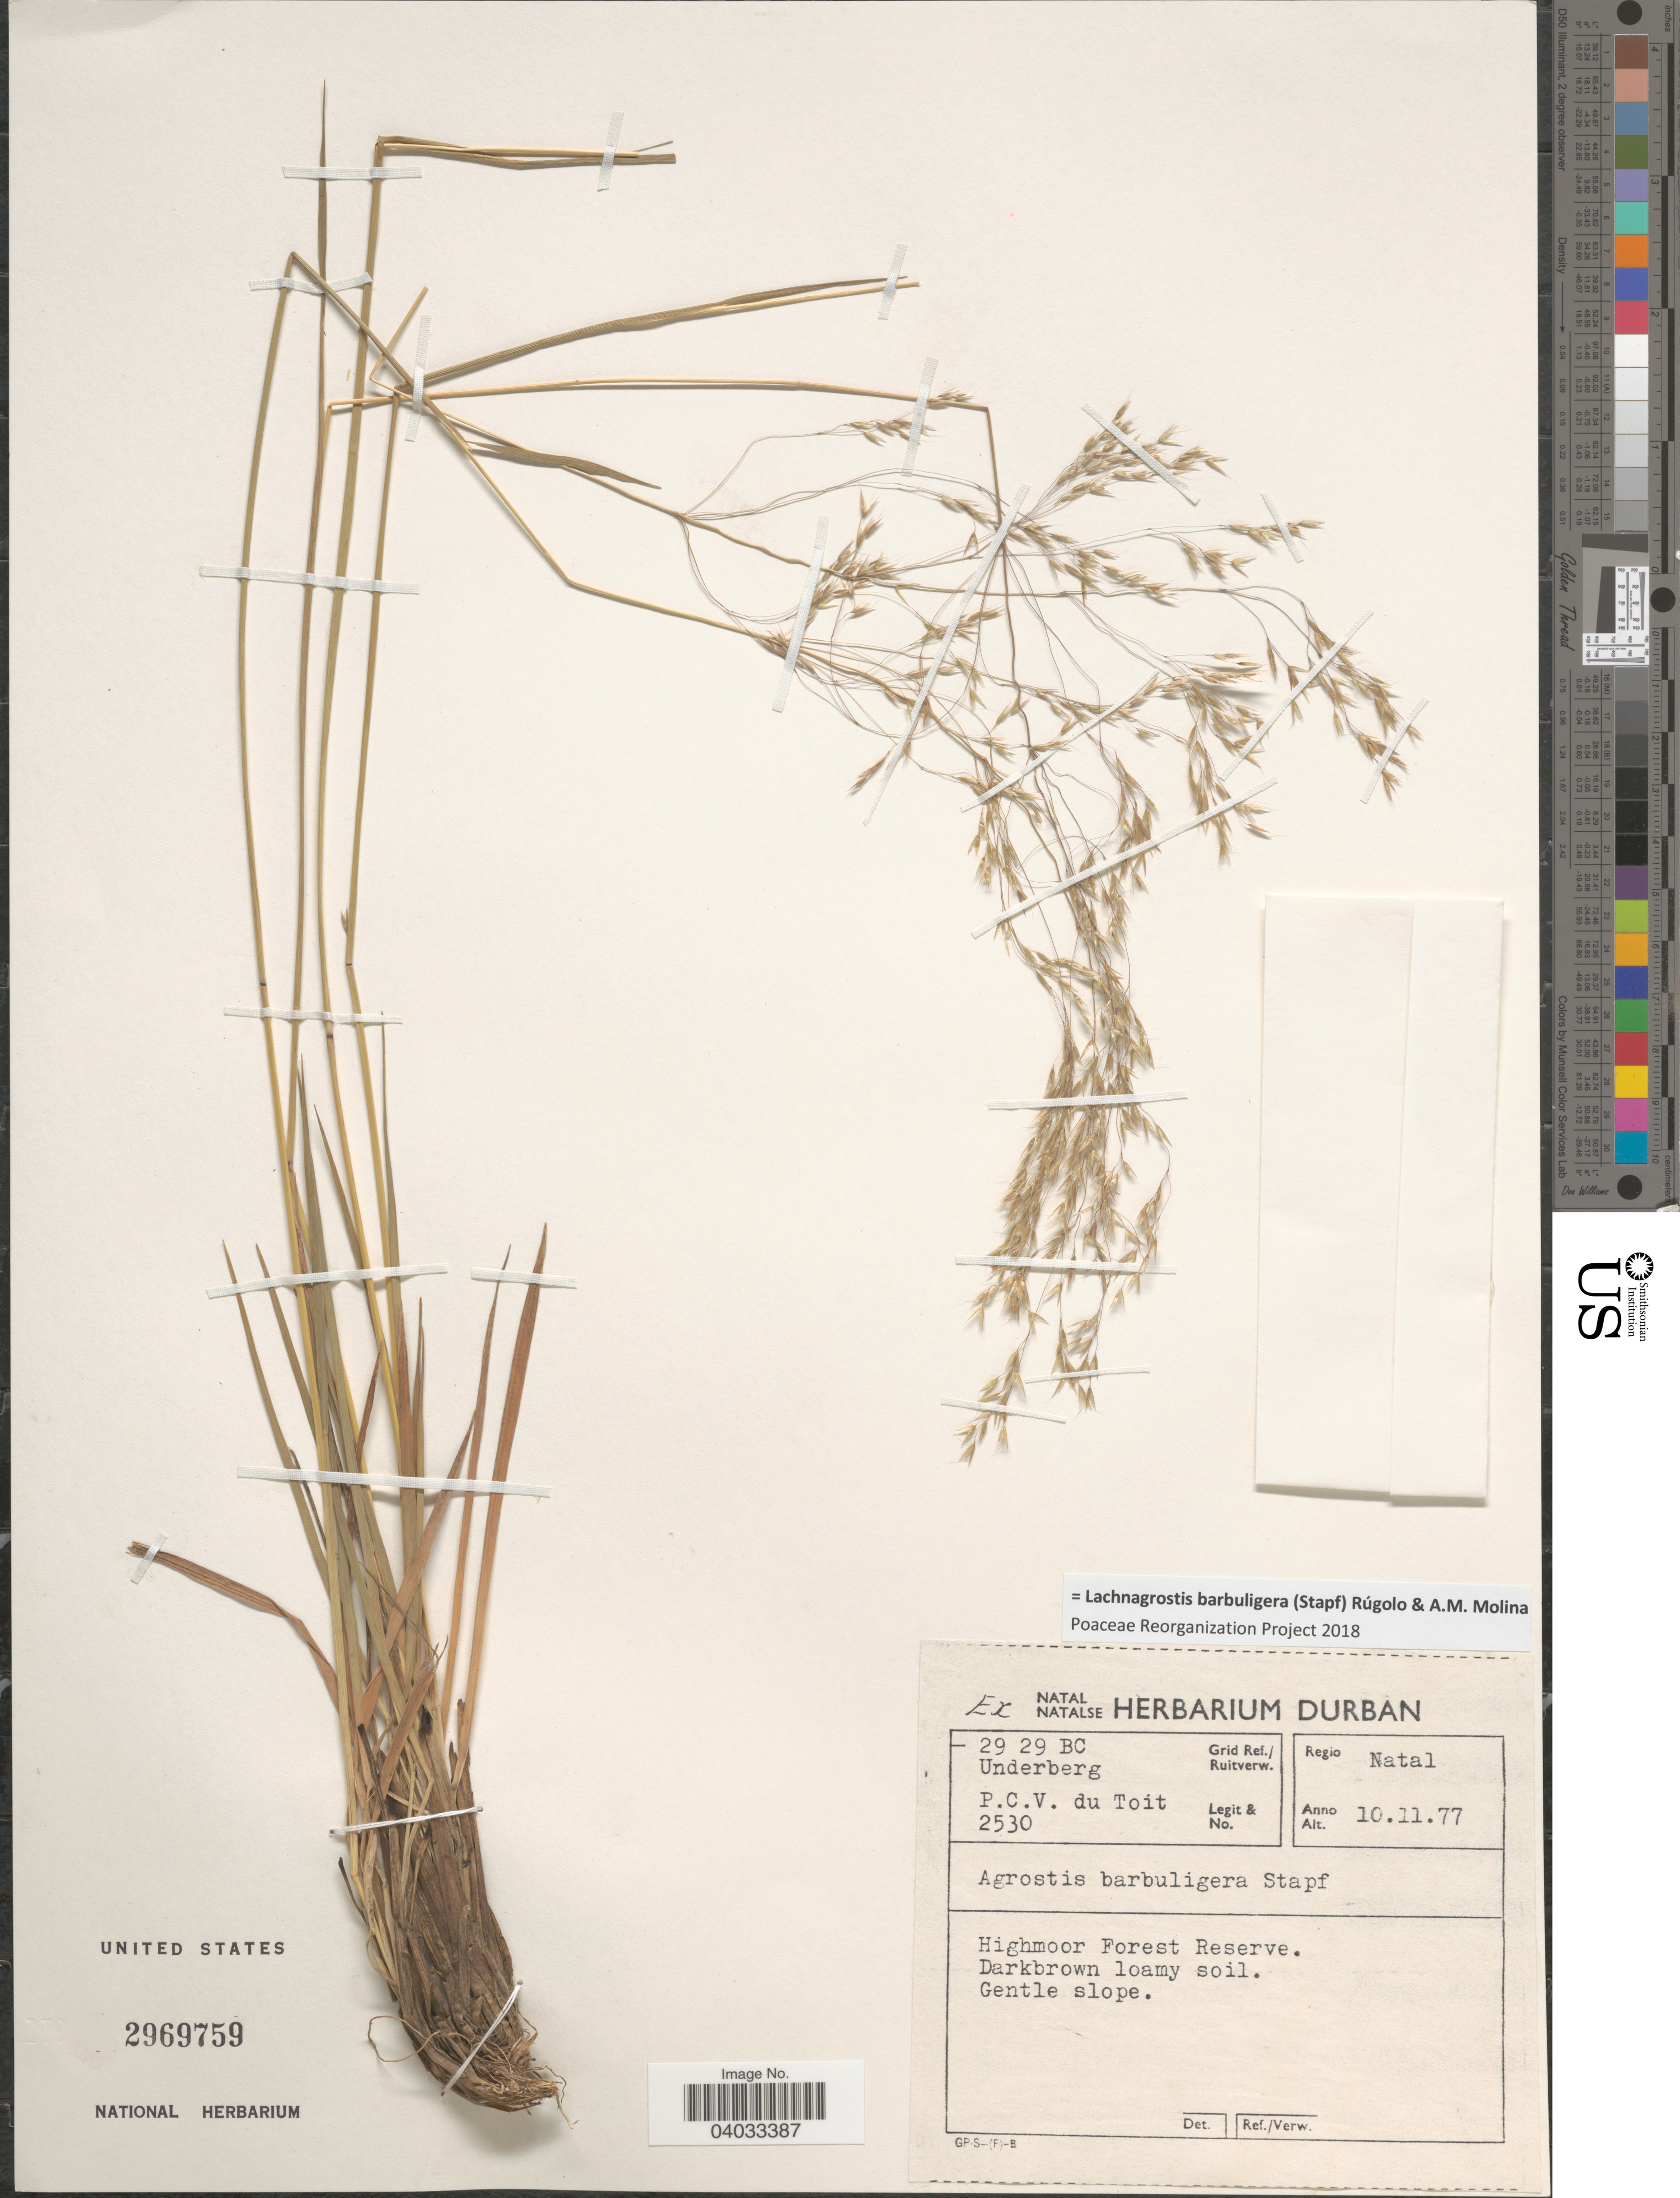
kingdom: Plantae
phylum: Tracheophyta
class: Liliopsida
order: Poales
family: Poaceae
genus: Lachnagrostis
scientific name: Lachnagrostis barbuligera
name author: (Stapf) Rúgolo & A.M. Molina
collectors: P. Du Toit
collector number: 2530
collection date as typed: Transcribed d/m/y: 10/11/77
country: South Africa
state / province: KwaZulu-Natal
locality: Grid Ref./ Ruitverw. 29 29 BC. Underberg. Regio Natal. Highmoor Forest Reserve.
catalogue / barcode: US 2969759